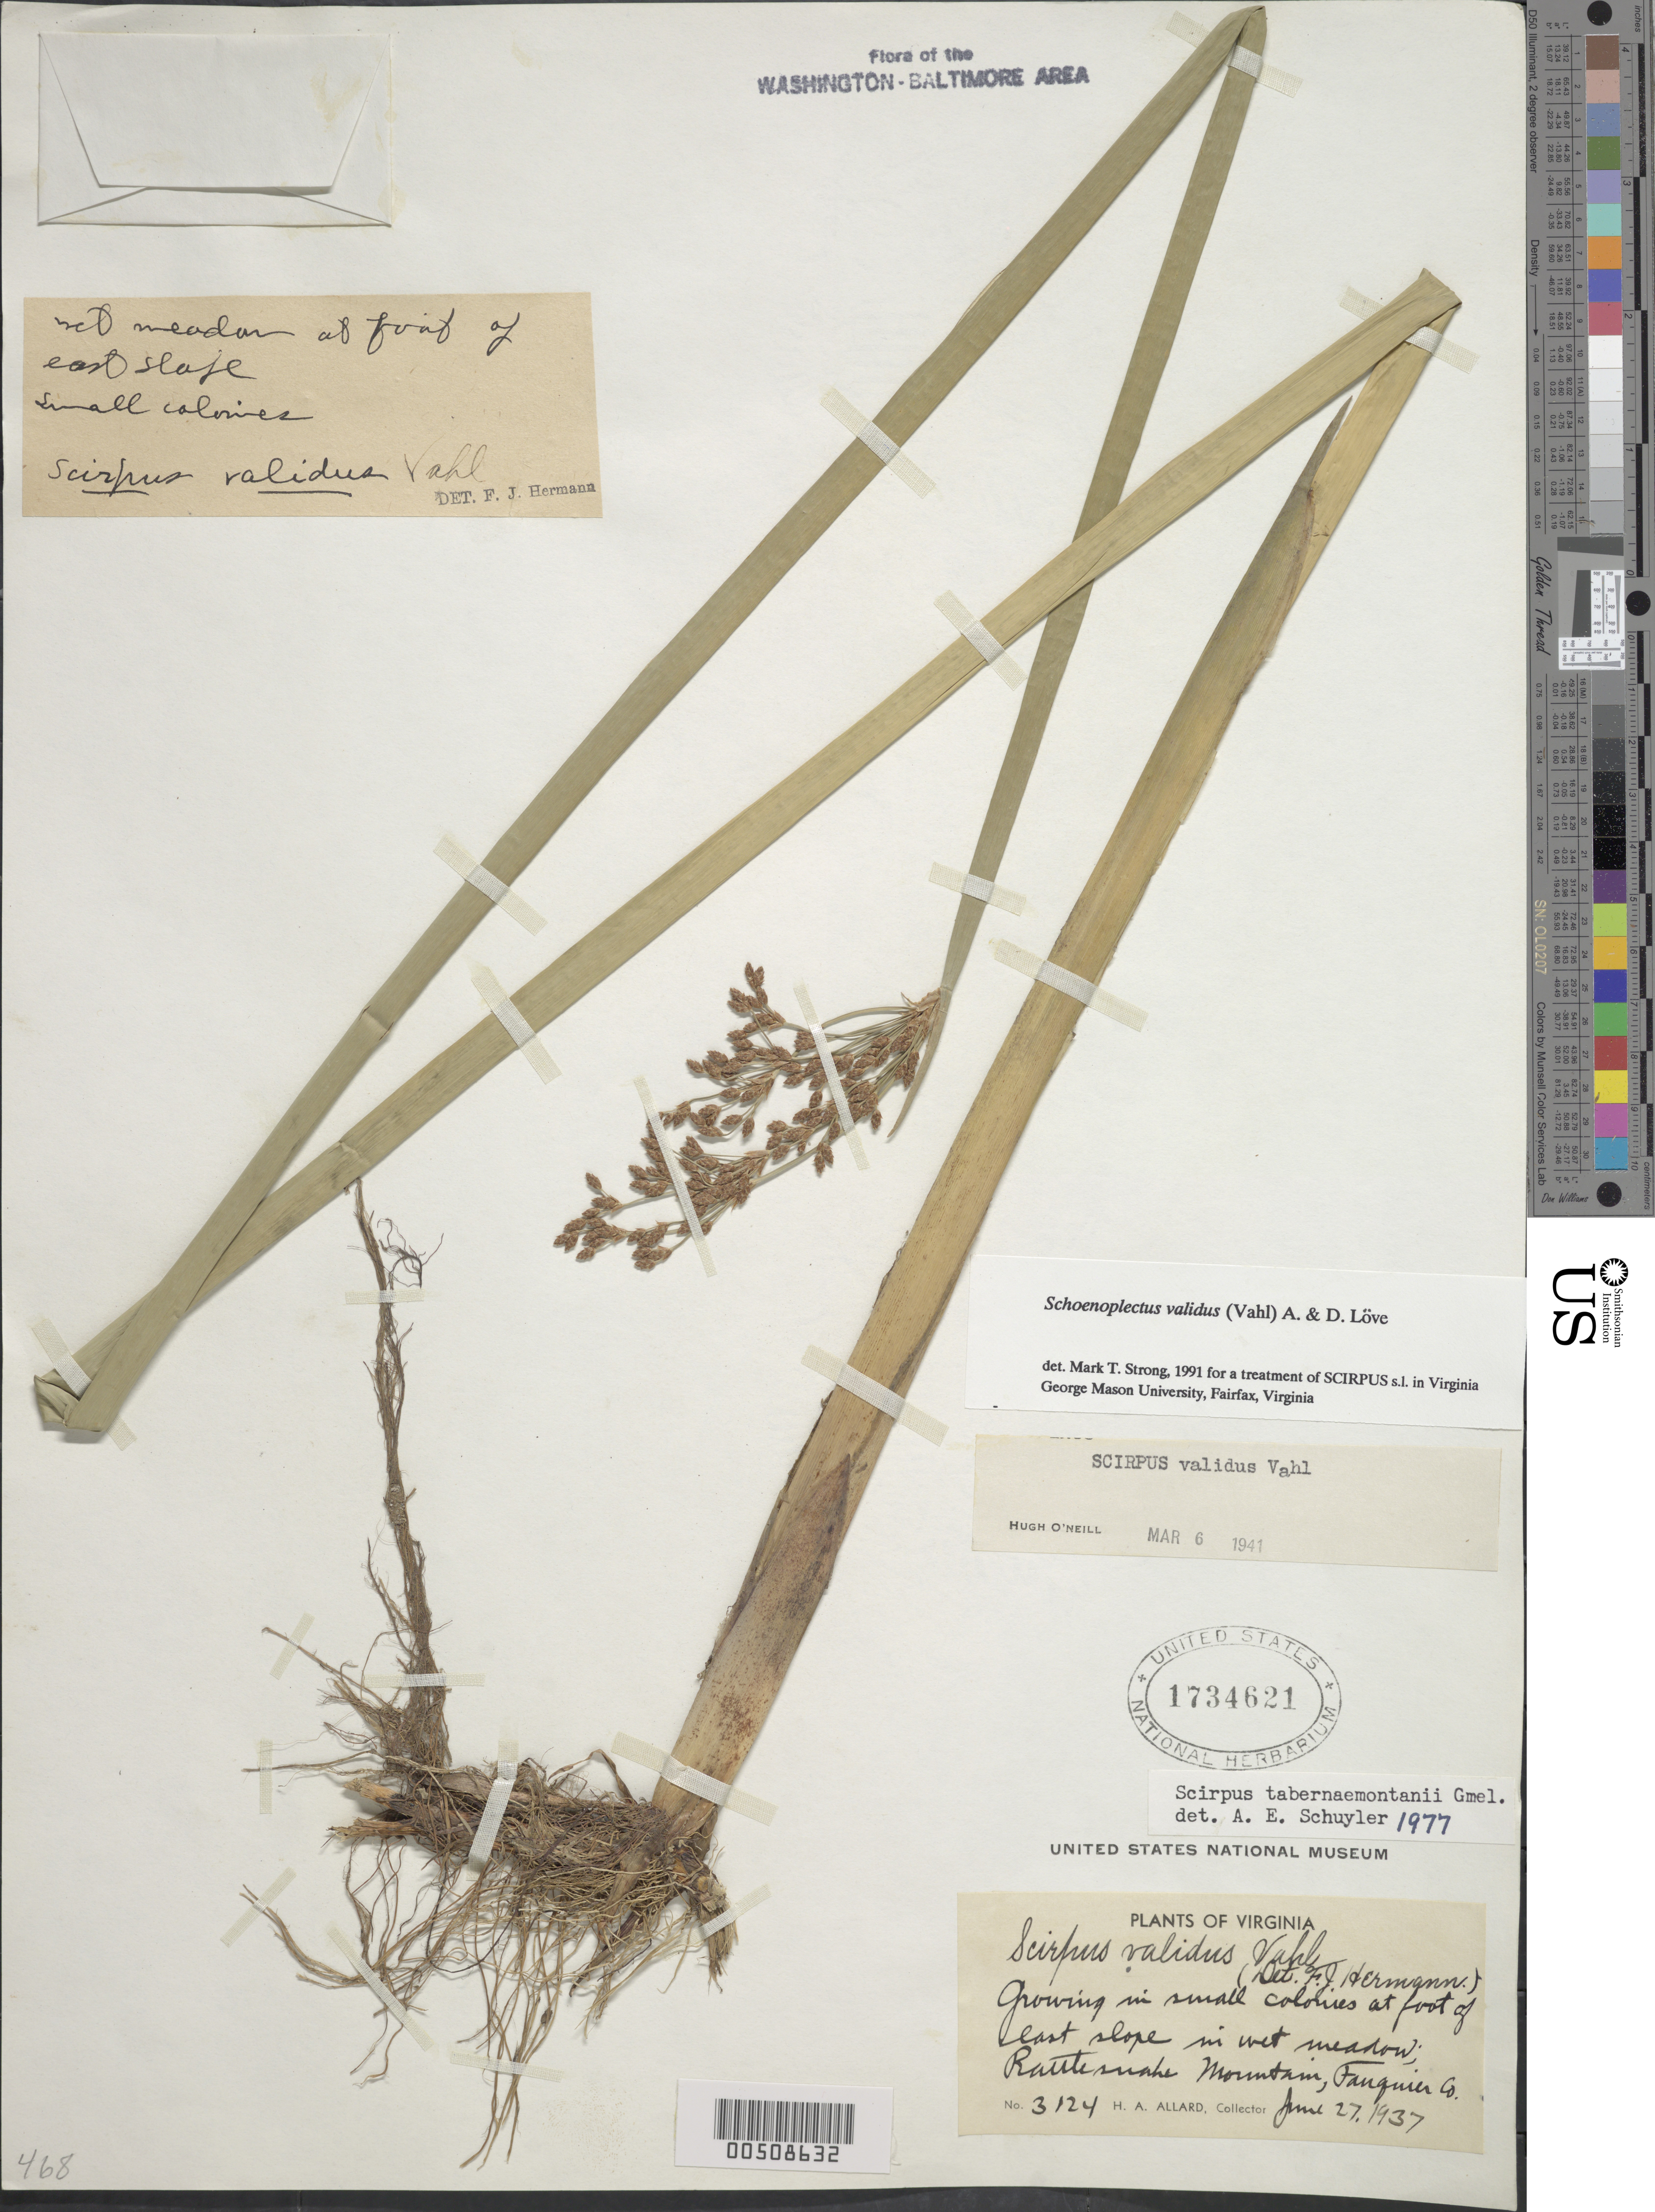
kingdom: Plantae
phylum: Tracheophyta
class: Liliopsida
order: Poales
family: Cyperaceae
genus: Schoenoplectus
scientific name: Schoenoplectus validus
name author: (Vahl) Á. Löve & D. Löve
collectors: H. A. Allard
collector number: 3124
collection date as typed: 27 Jun 1937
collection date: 1937-06-27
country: United States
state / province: Virginia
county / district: Fauquier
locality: Rattlesnake Mt.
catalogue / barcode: US 1734621